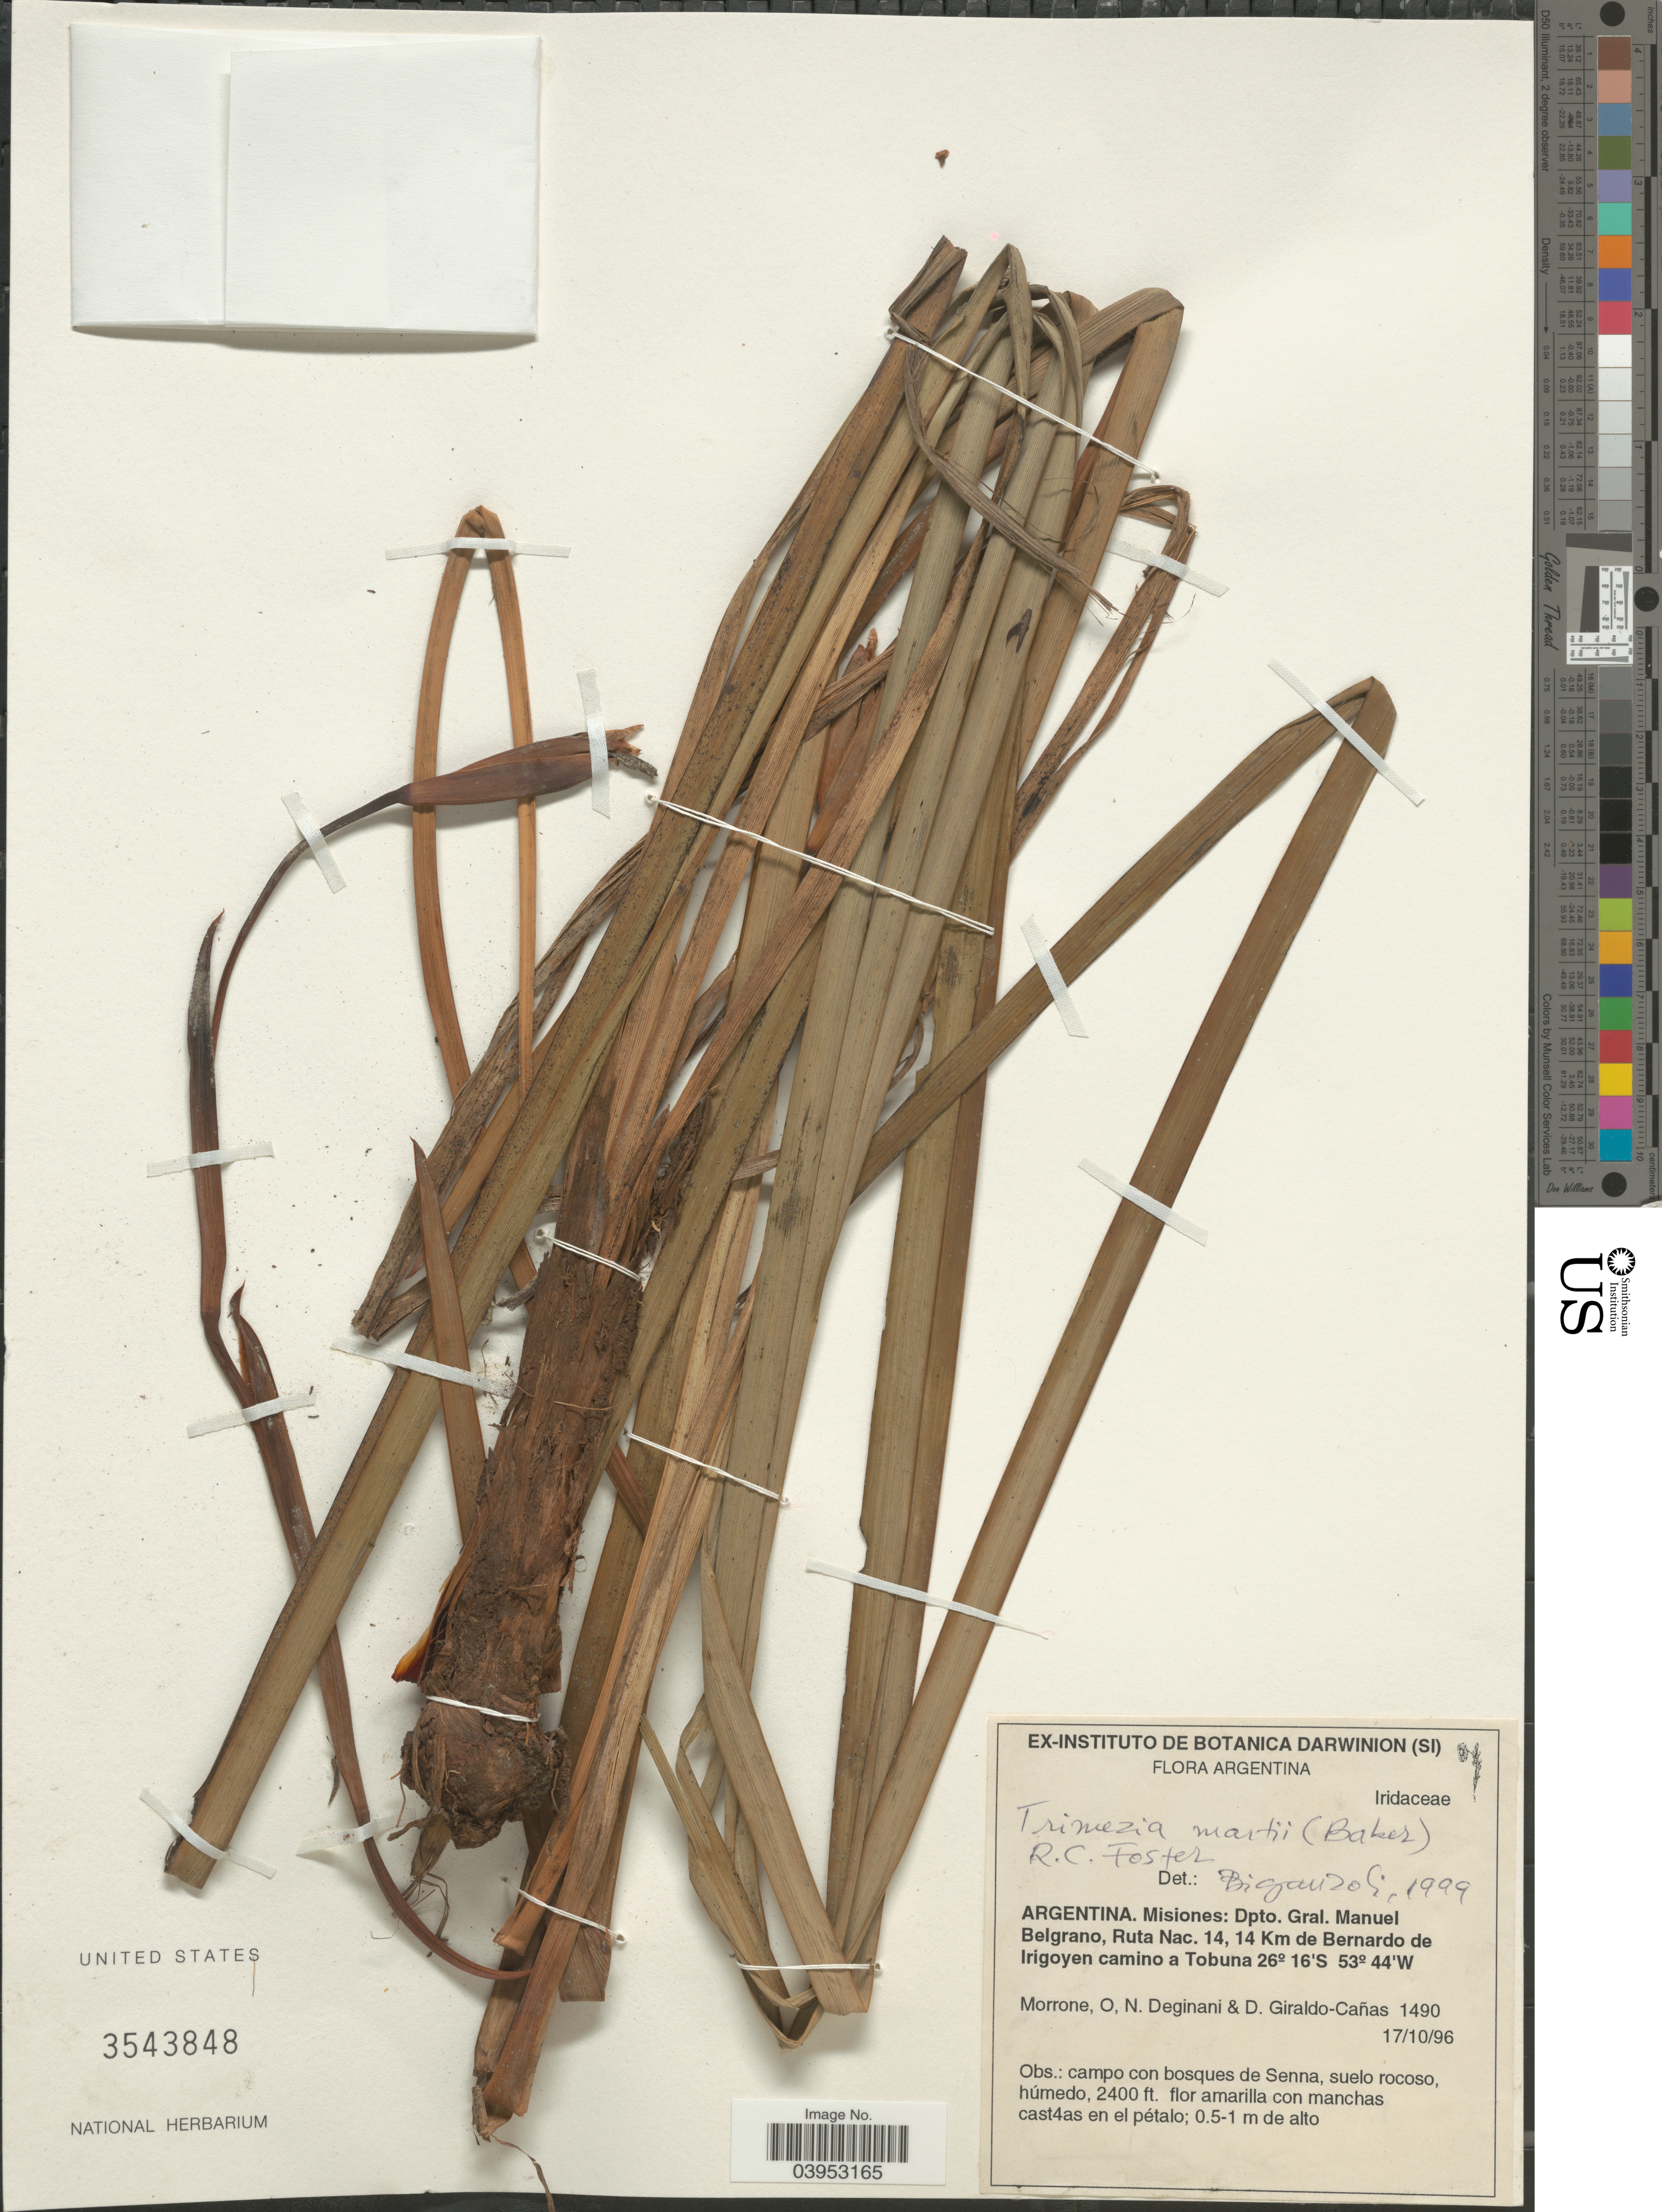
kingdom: Plantae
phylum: Tracheophyta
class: Liliopsida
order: Asparagales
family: Iridaceae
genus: Trimezia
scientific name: Trimezia martii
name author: (Baker) R.C. Foster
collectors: O. N. Morrone, N. Deginani & D. Giraldo-Cañas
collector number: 1490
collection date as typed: Transcribed d/m/y: 17/10/96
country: Argentina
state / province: Misiones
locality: Dpto. Gral. Manuel Belgrano, Ruta Nac. 14, 14 Km de Bernardo de Irigoyen camino a Tobuna.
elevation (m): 732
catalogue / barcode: US 3543848